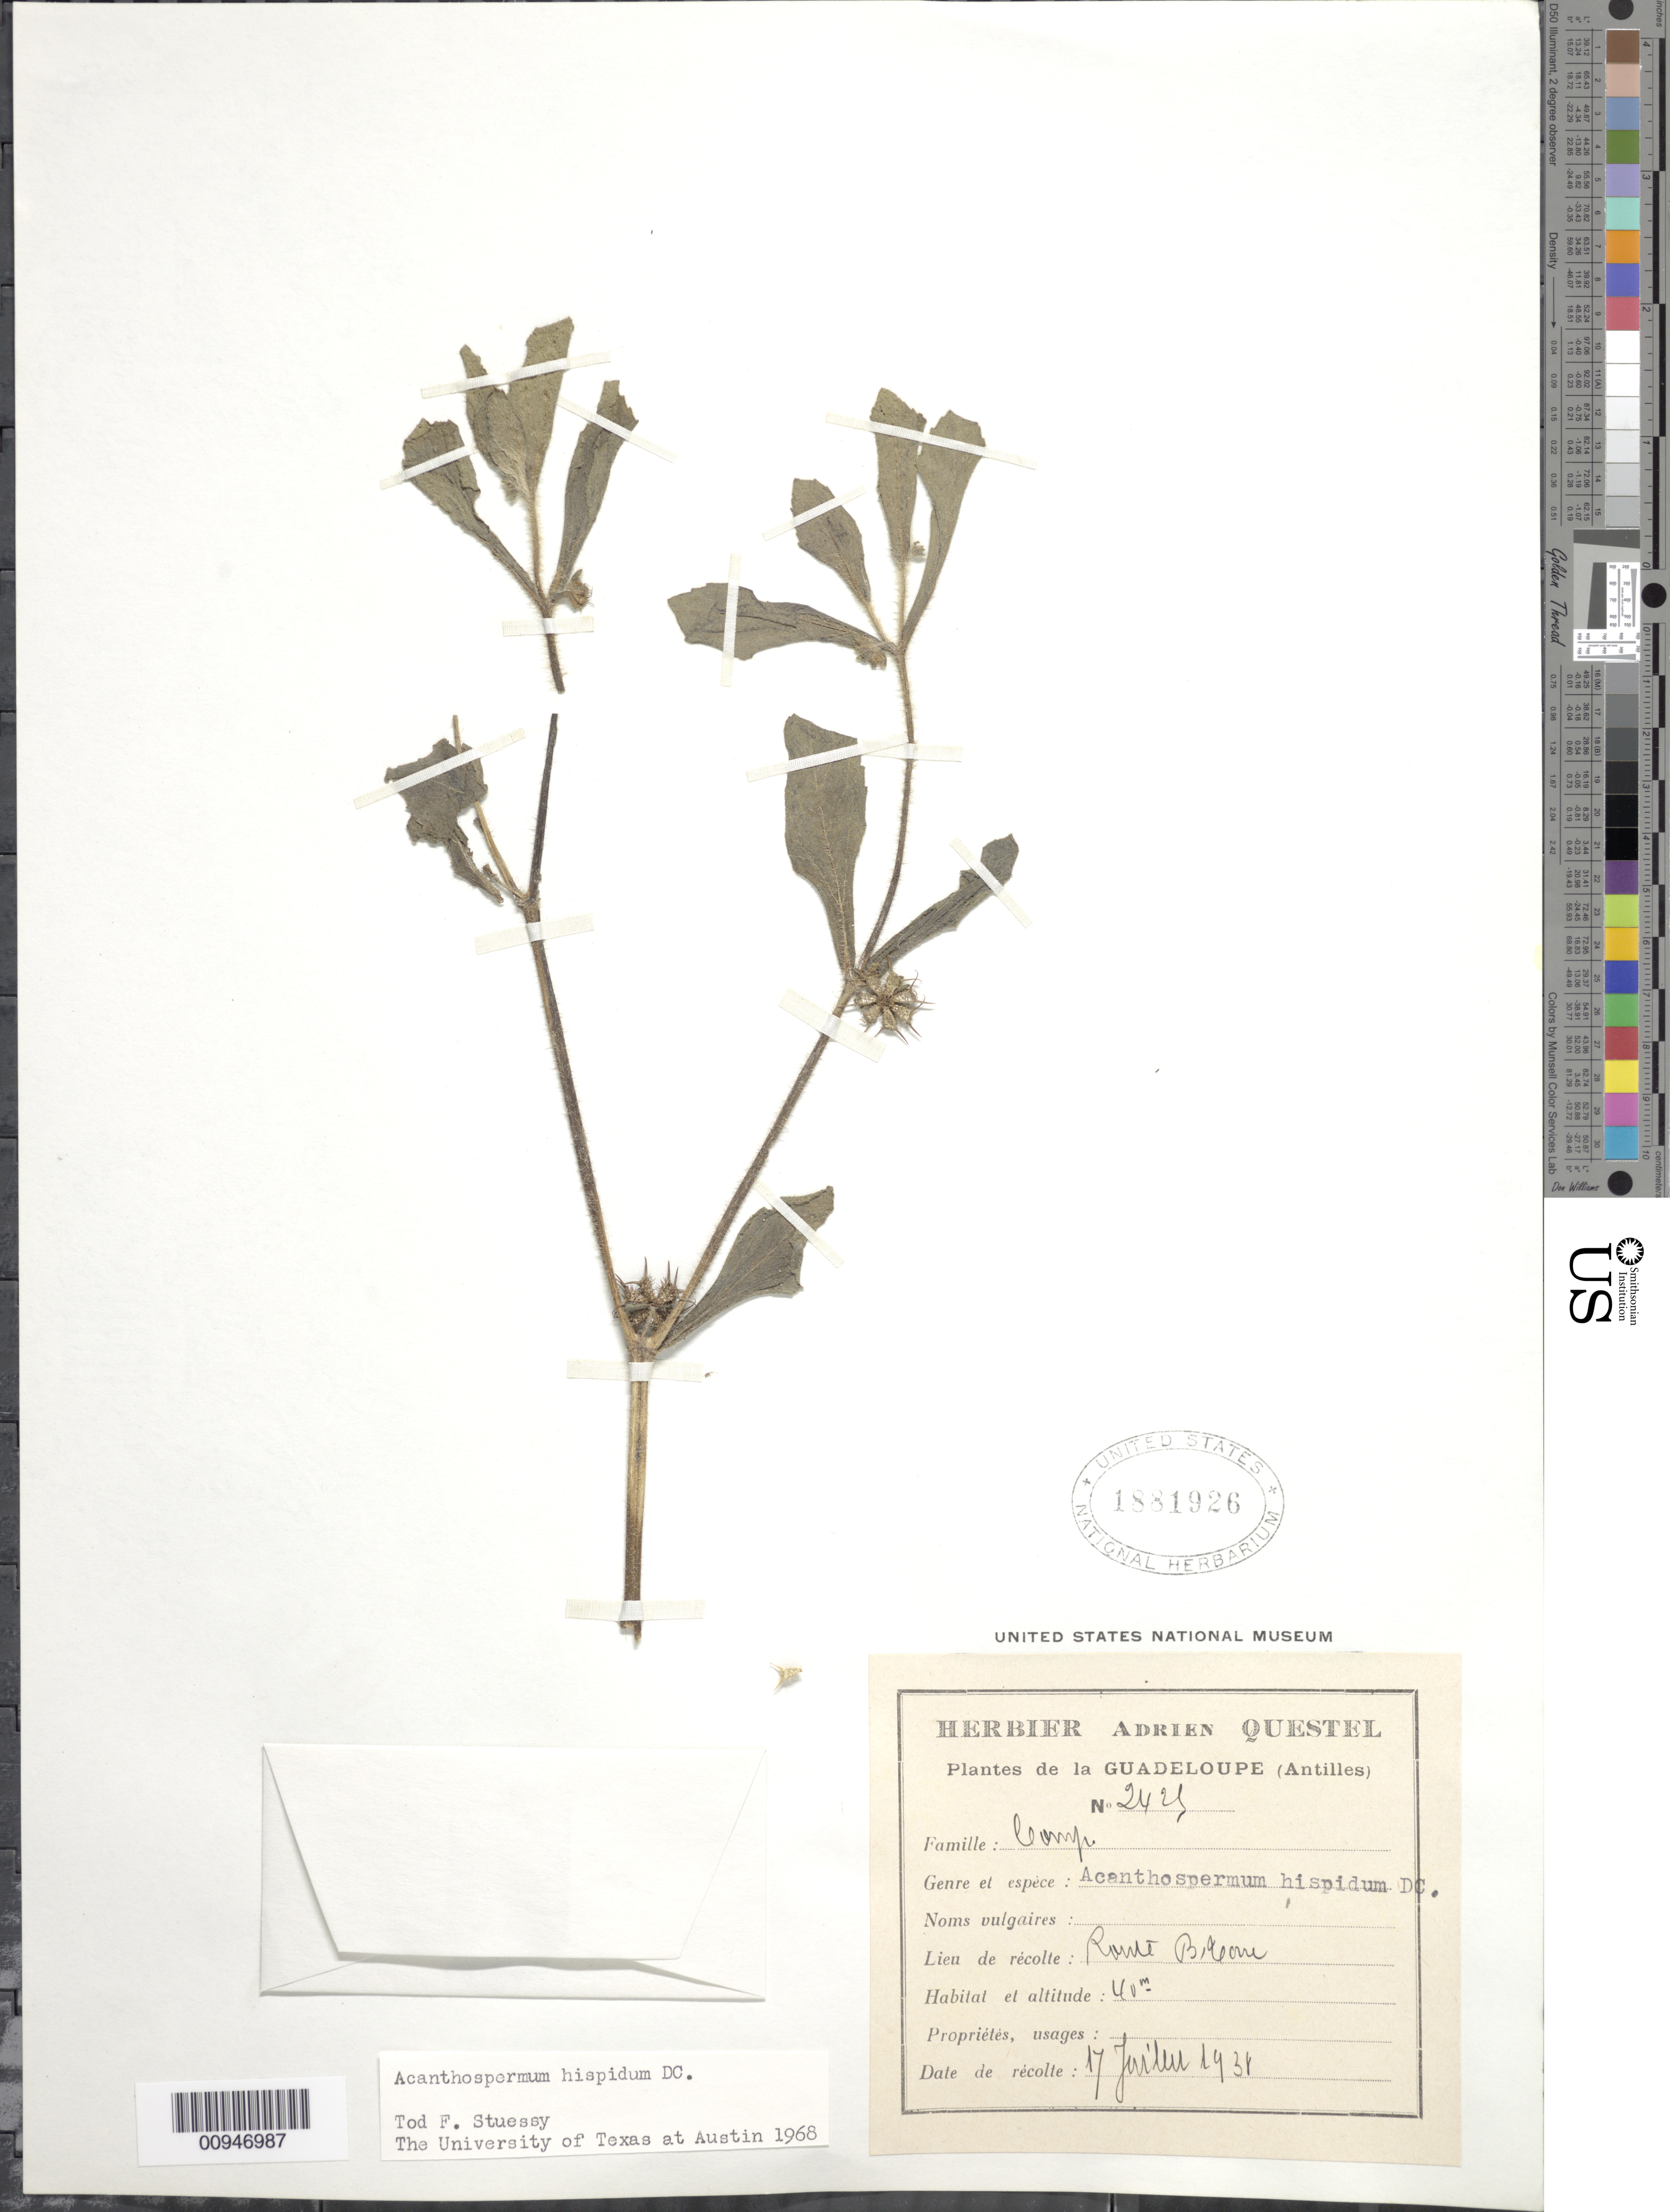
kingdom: Plantae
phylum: Tracheophyta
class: Magnoliopsida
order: Asterales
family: Asteraceae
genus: Acanthospermum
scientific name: Acanthospermum hispidum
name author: DC.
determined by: Stuessy, T. F.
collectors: A. Questel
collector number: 2423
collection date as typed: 17 Jul 1931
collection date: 1931-07-17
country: Guadeloupe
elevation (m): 40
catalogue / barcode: US 1881926